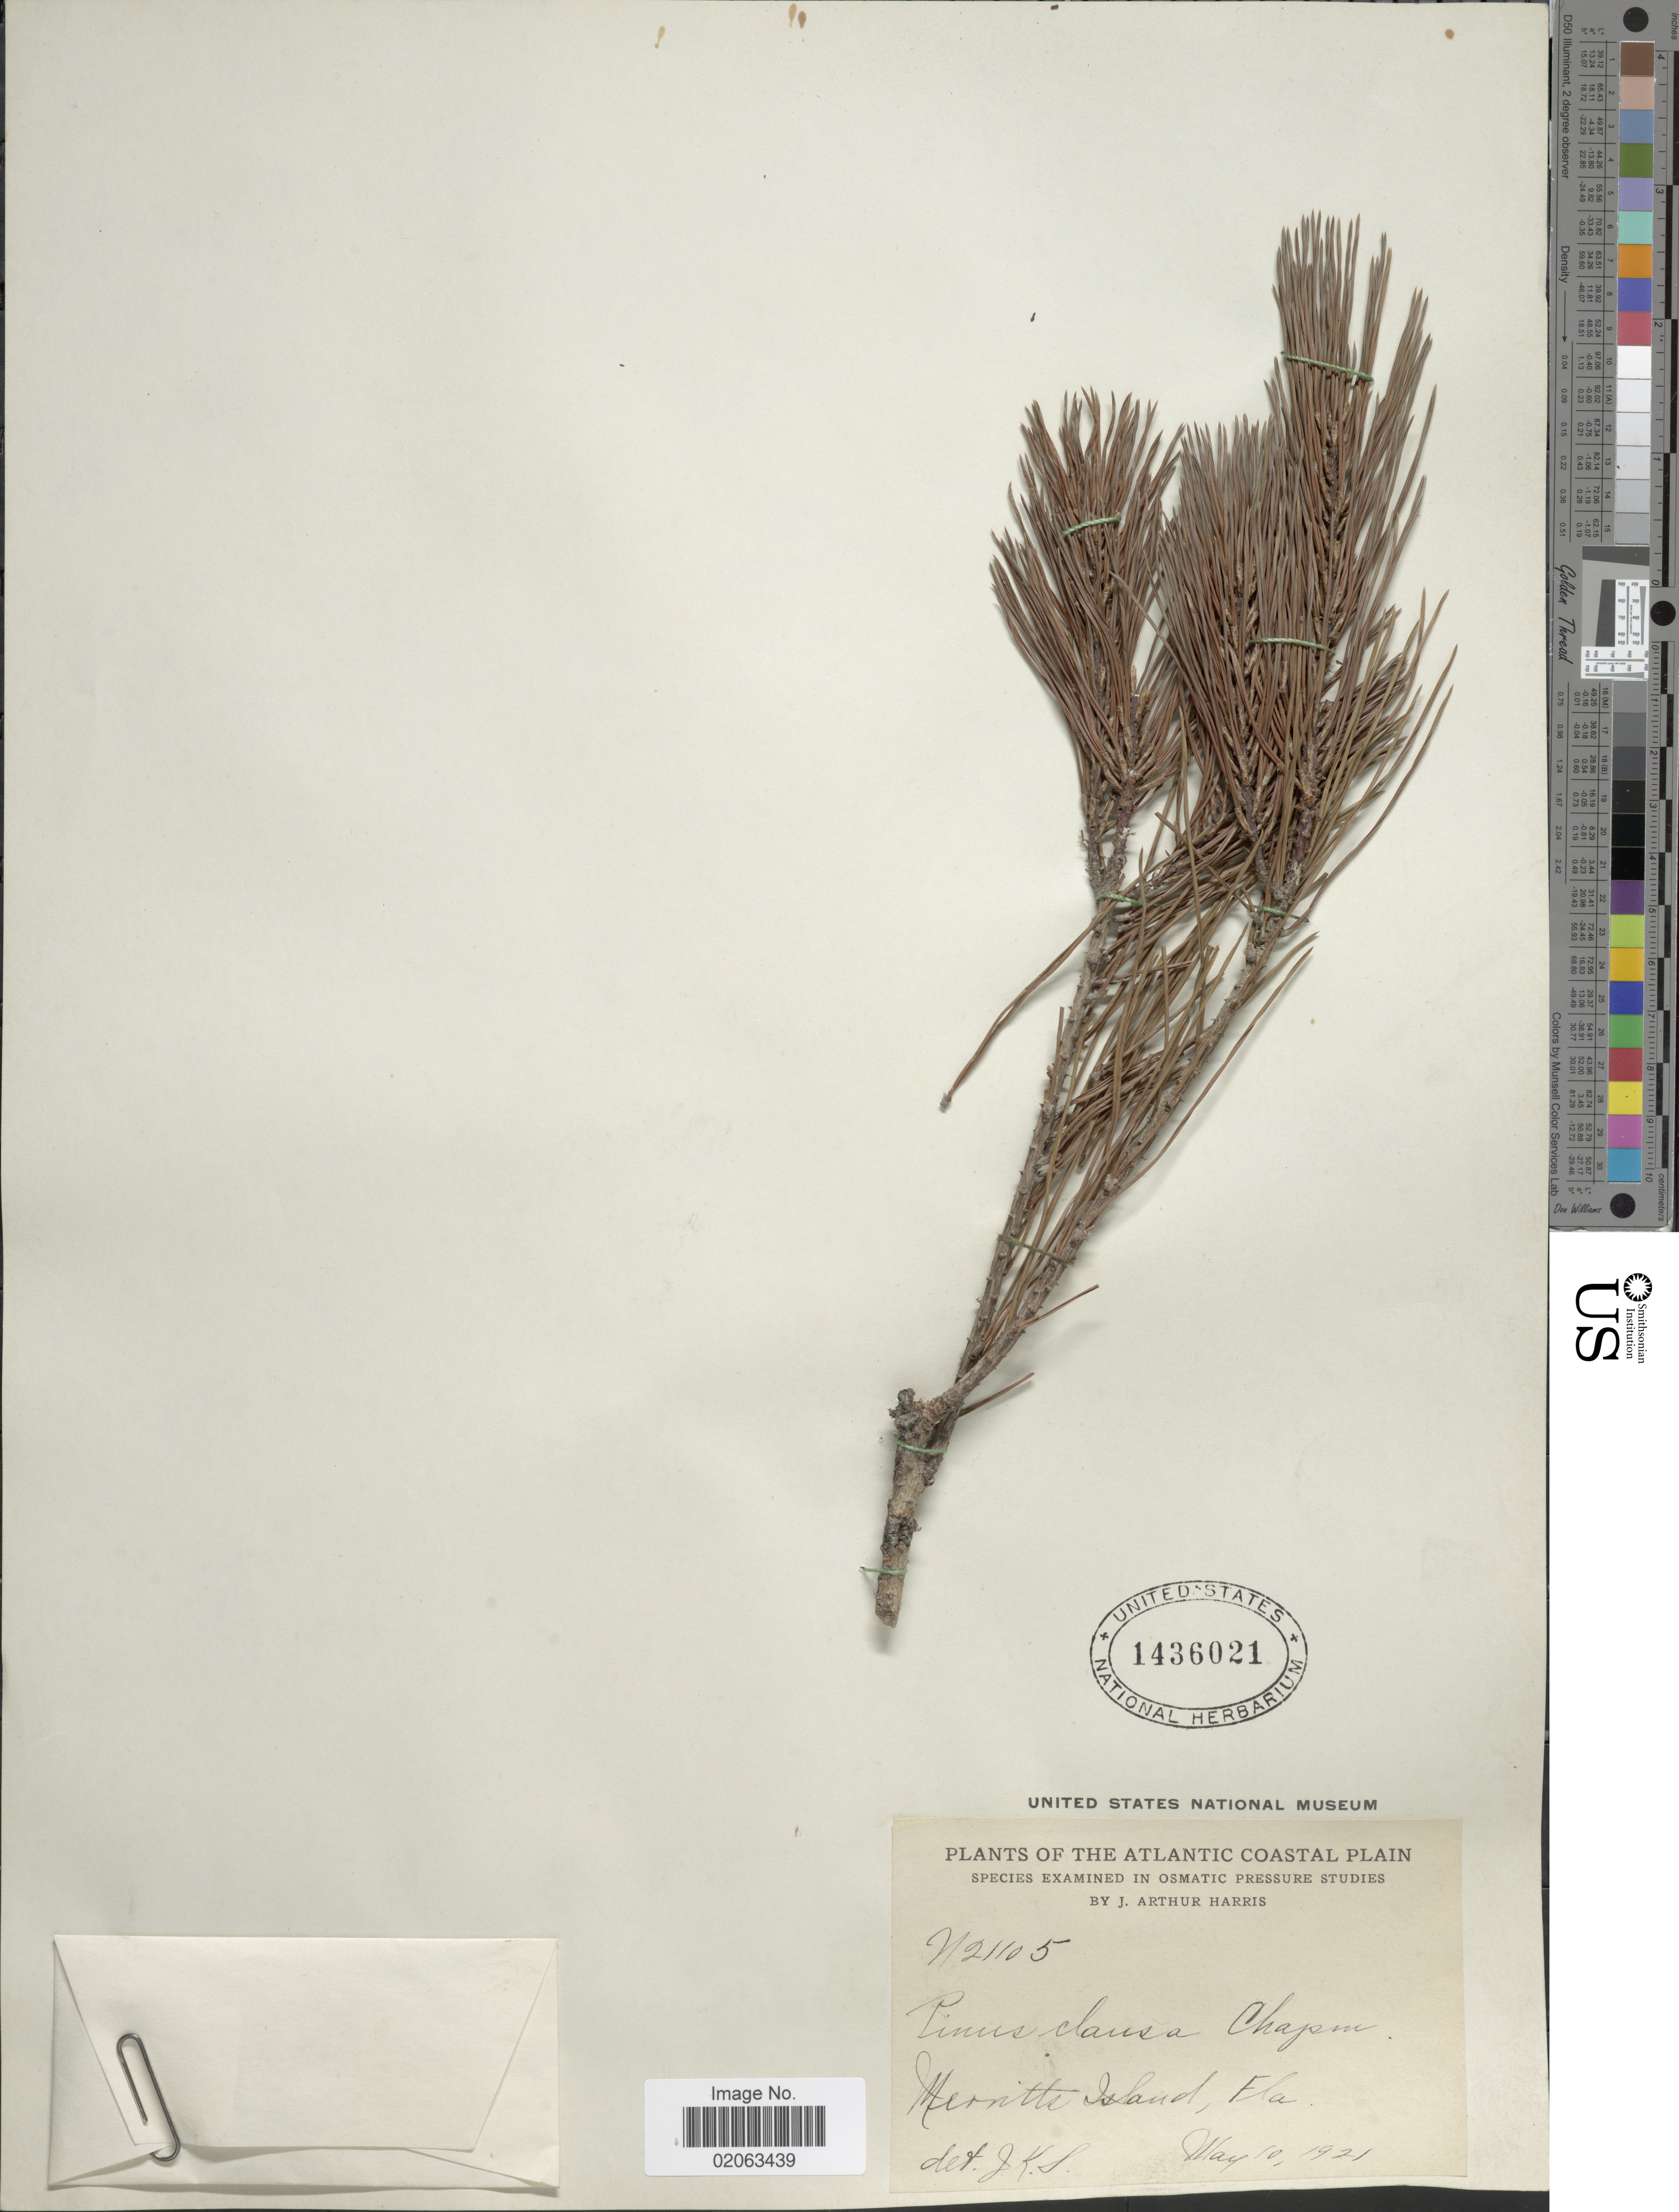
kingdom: Plantae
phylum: Tracheophyta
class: Pinopsida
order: Pinales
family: Pinaceae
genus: Pinus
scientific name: Pinus clausa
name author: (Chapm. ex Engelm.) Vasey ex Sarg.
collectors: J. A. Harris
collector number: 21105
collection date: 1921-05-10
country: United States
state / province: Florida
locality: Atlantic Coastal Plain, Merritts Island, Fla.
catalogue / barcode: US 1436021